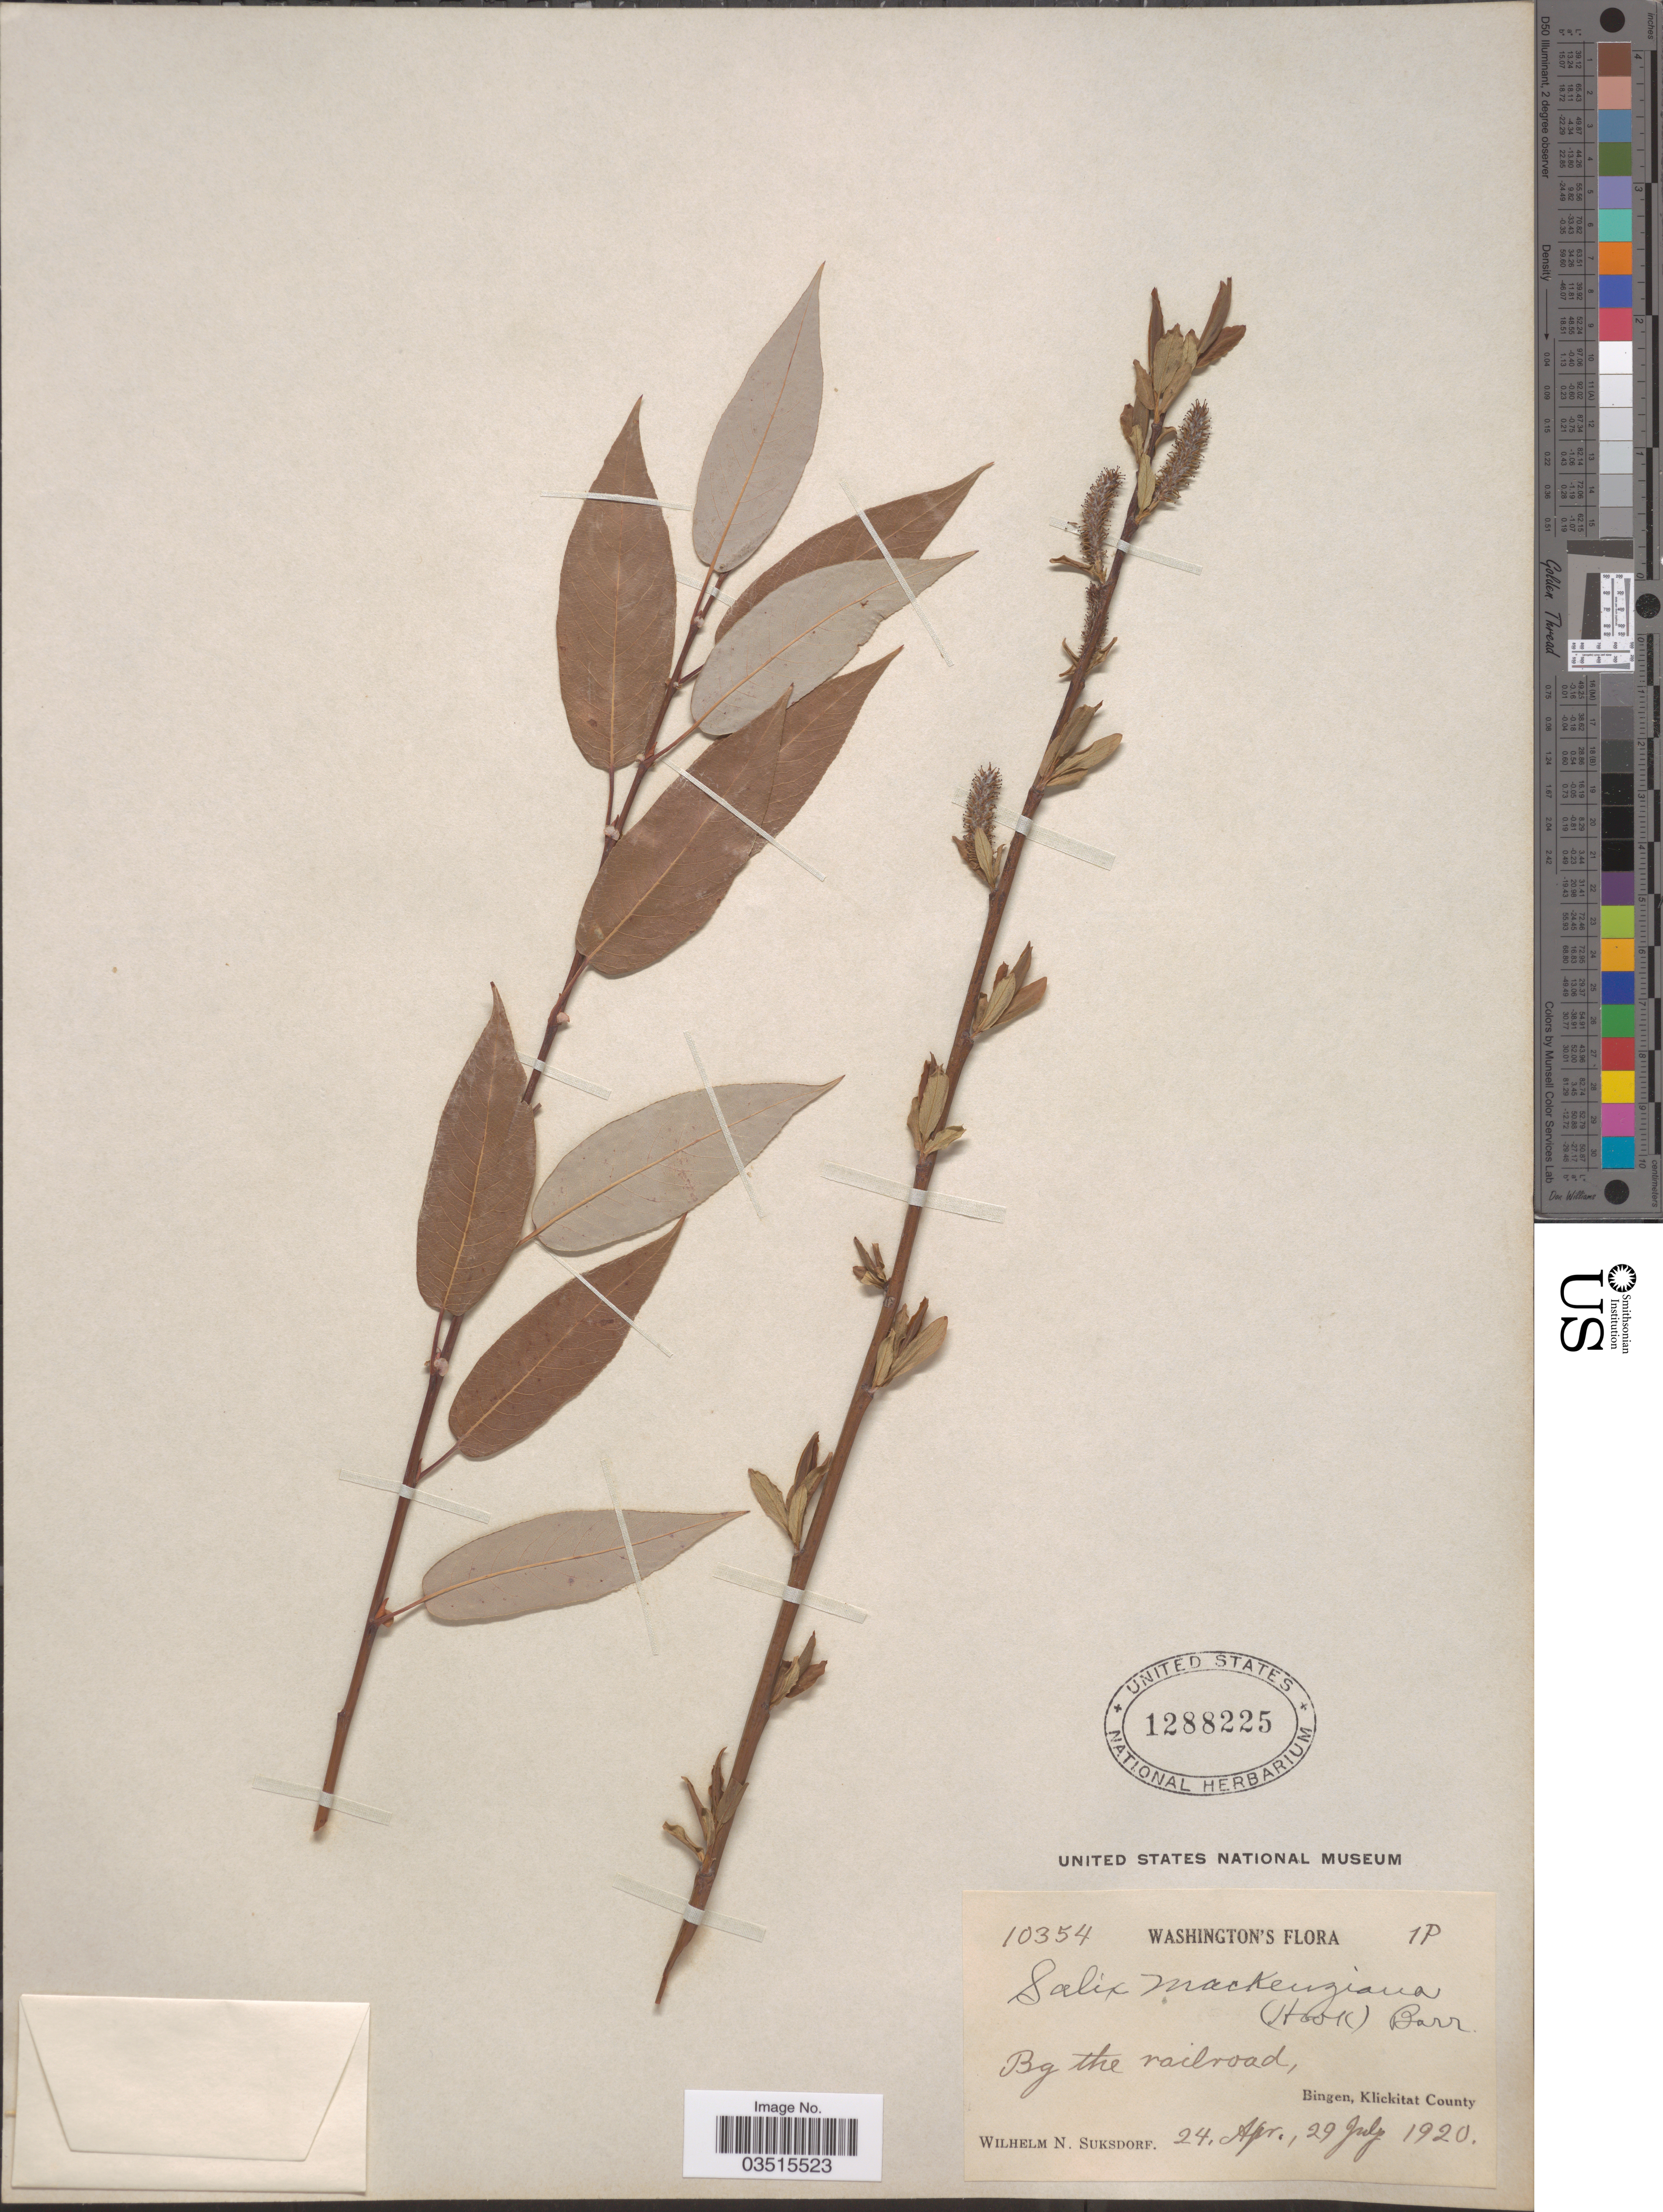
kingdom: Plantae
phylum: Tracheophyta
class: Magnoliopsida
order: Malpighiales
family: Salicaceae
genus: Salix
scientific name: Salix mackenziana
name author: (Hook.) Barratt ex Hook.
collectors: W. N. Suksdorf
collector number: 10354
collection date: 1920-04-24/1920-07-29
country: United States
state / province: Washington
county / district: Klickitat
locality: By the railroad, Bingen, Klickitat County.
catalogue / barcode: US 1288225